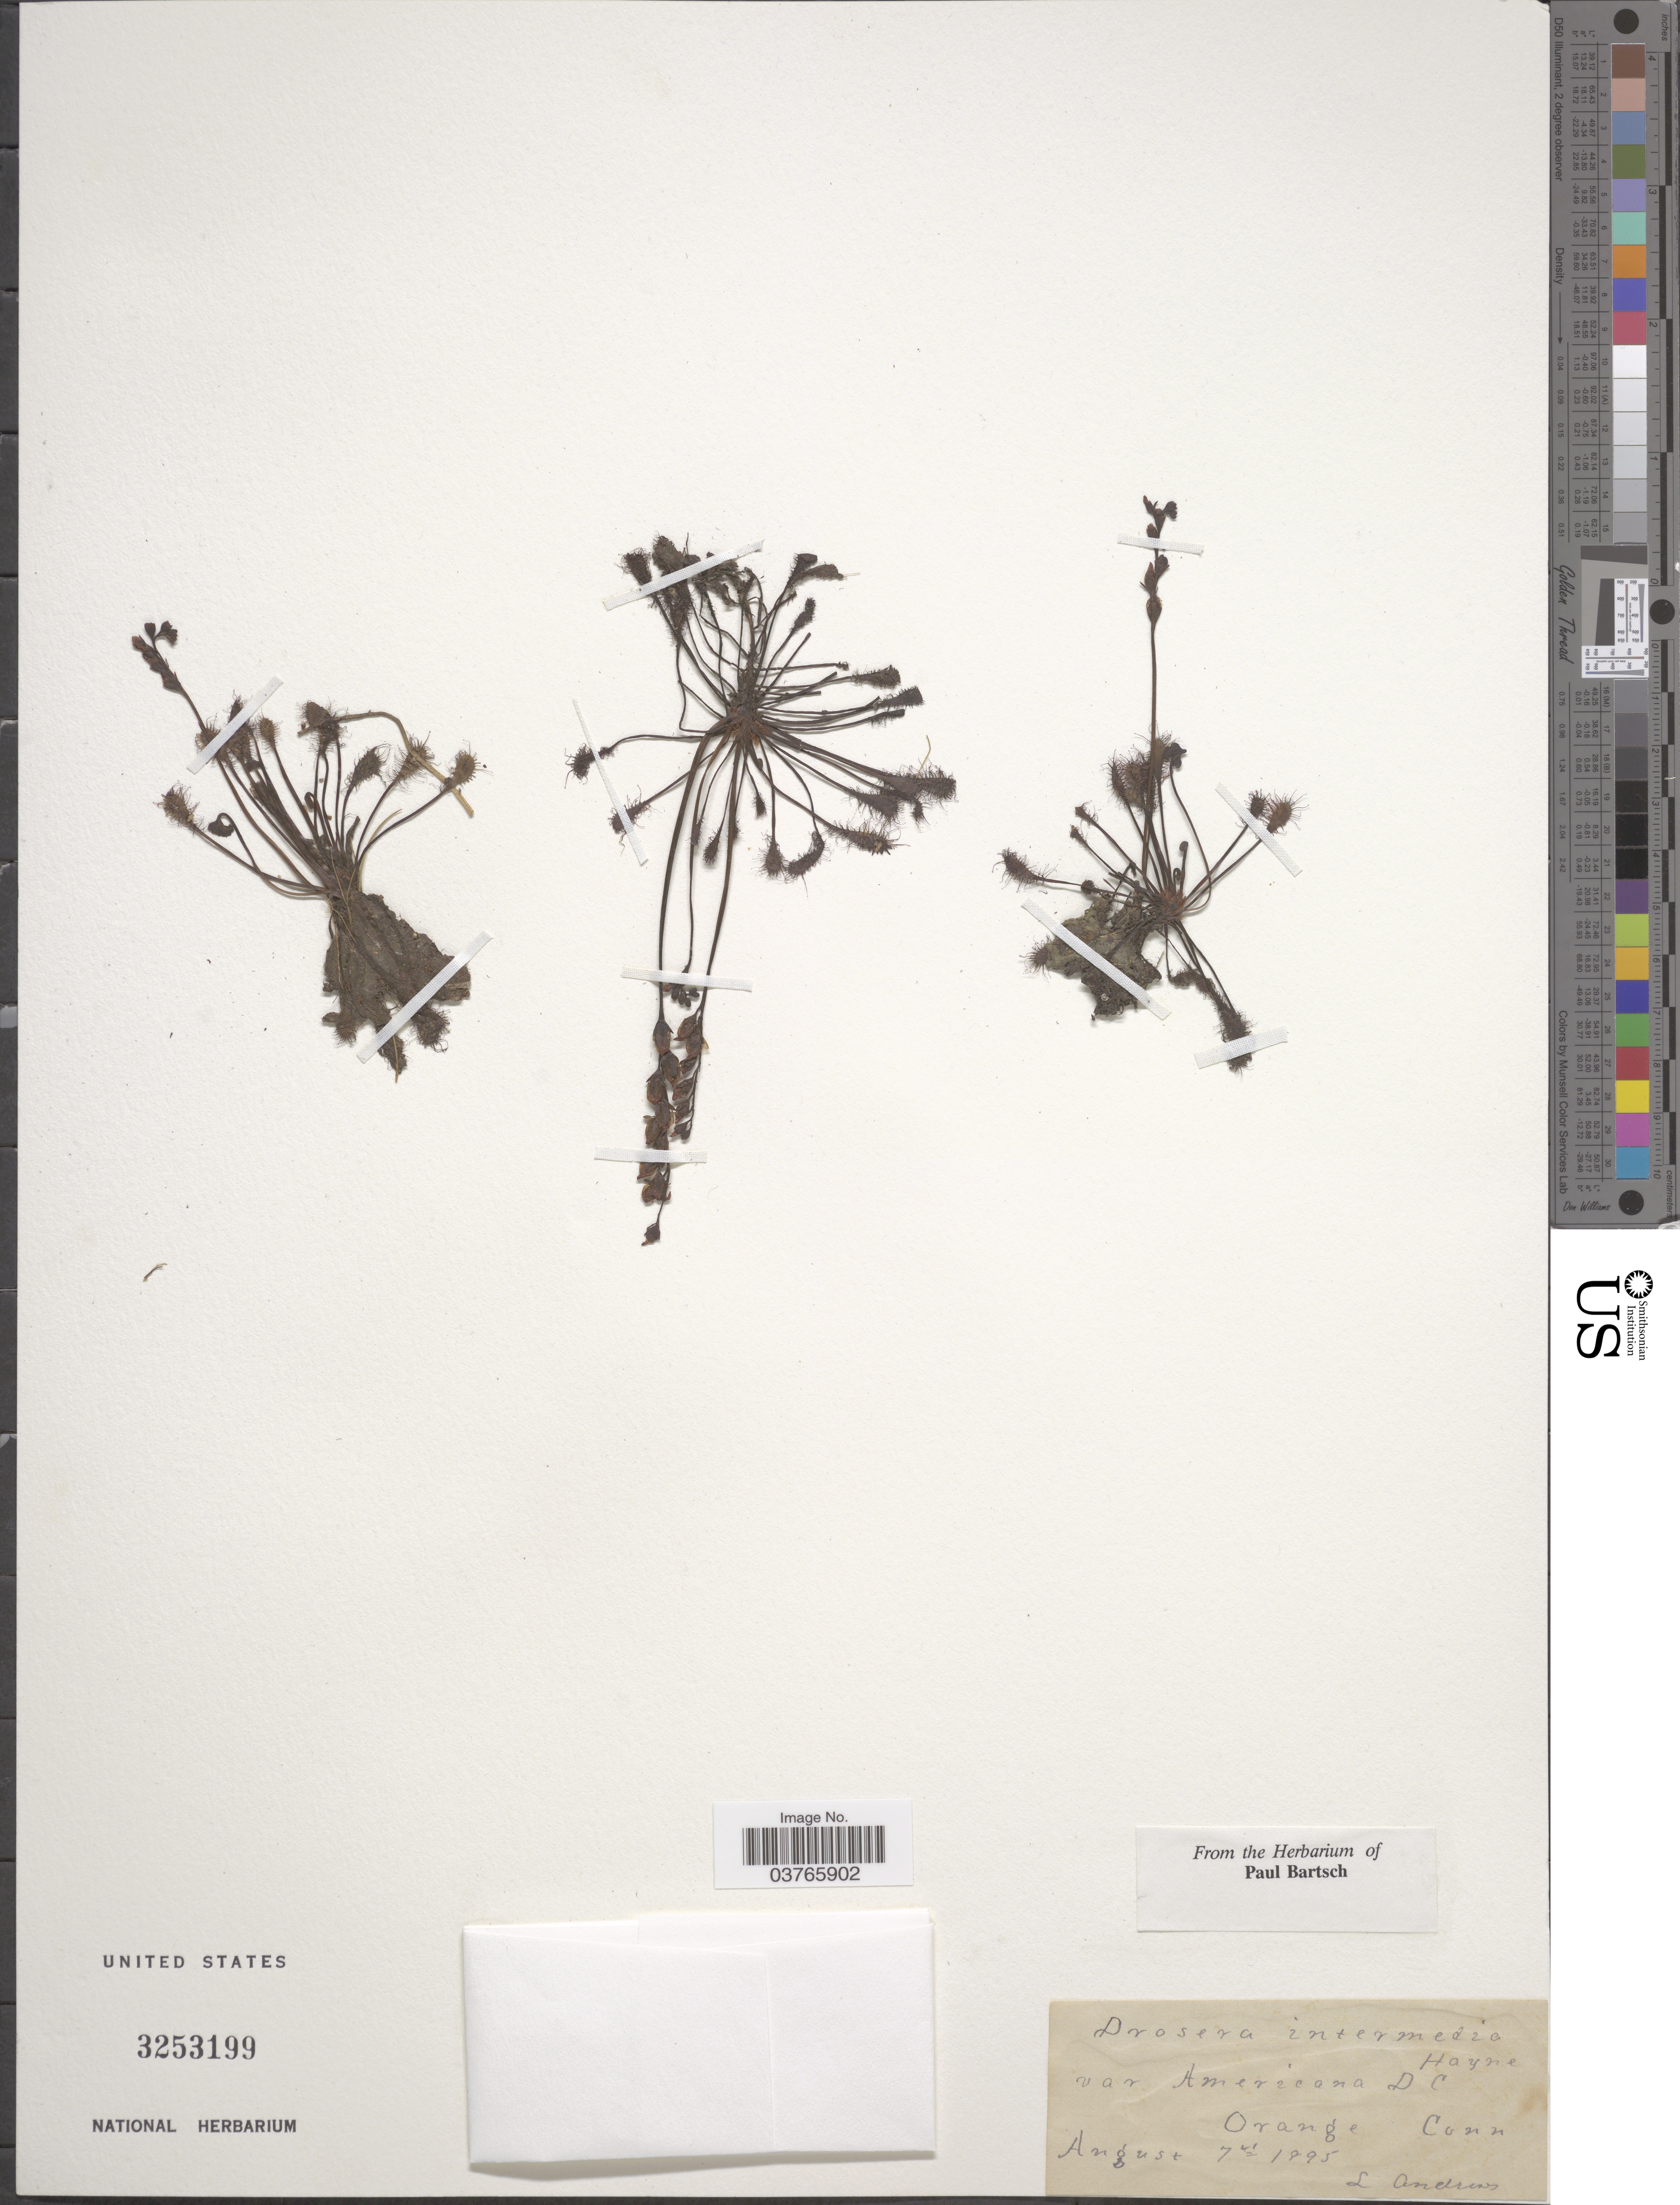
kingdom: Plantae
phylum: Tracheophyta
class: Magnoliopsida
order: Caryophyllales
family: Droseraceae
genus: Drosera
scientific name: Drosera intermedia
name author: Hayne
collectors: L. Andrews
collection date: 1995-08-07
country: United States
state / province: Connecticut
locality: Orange Conn.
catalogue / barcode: US 3253199